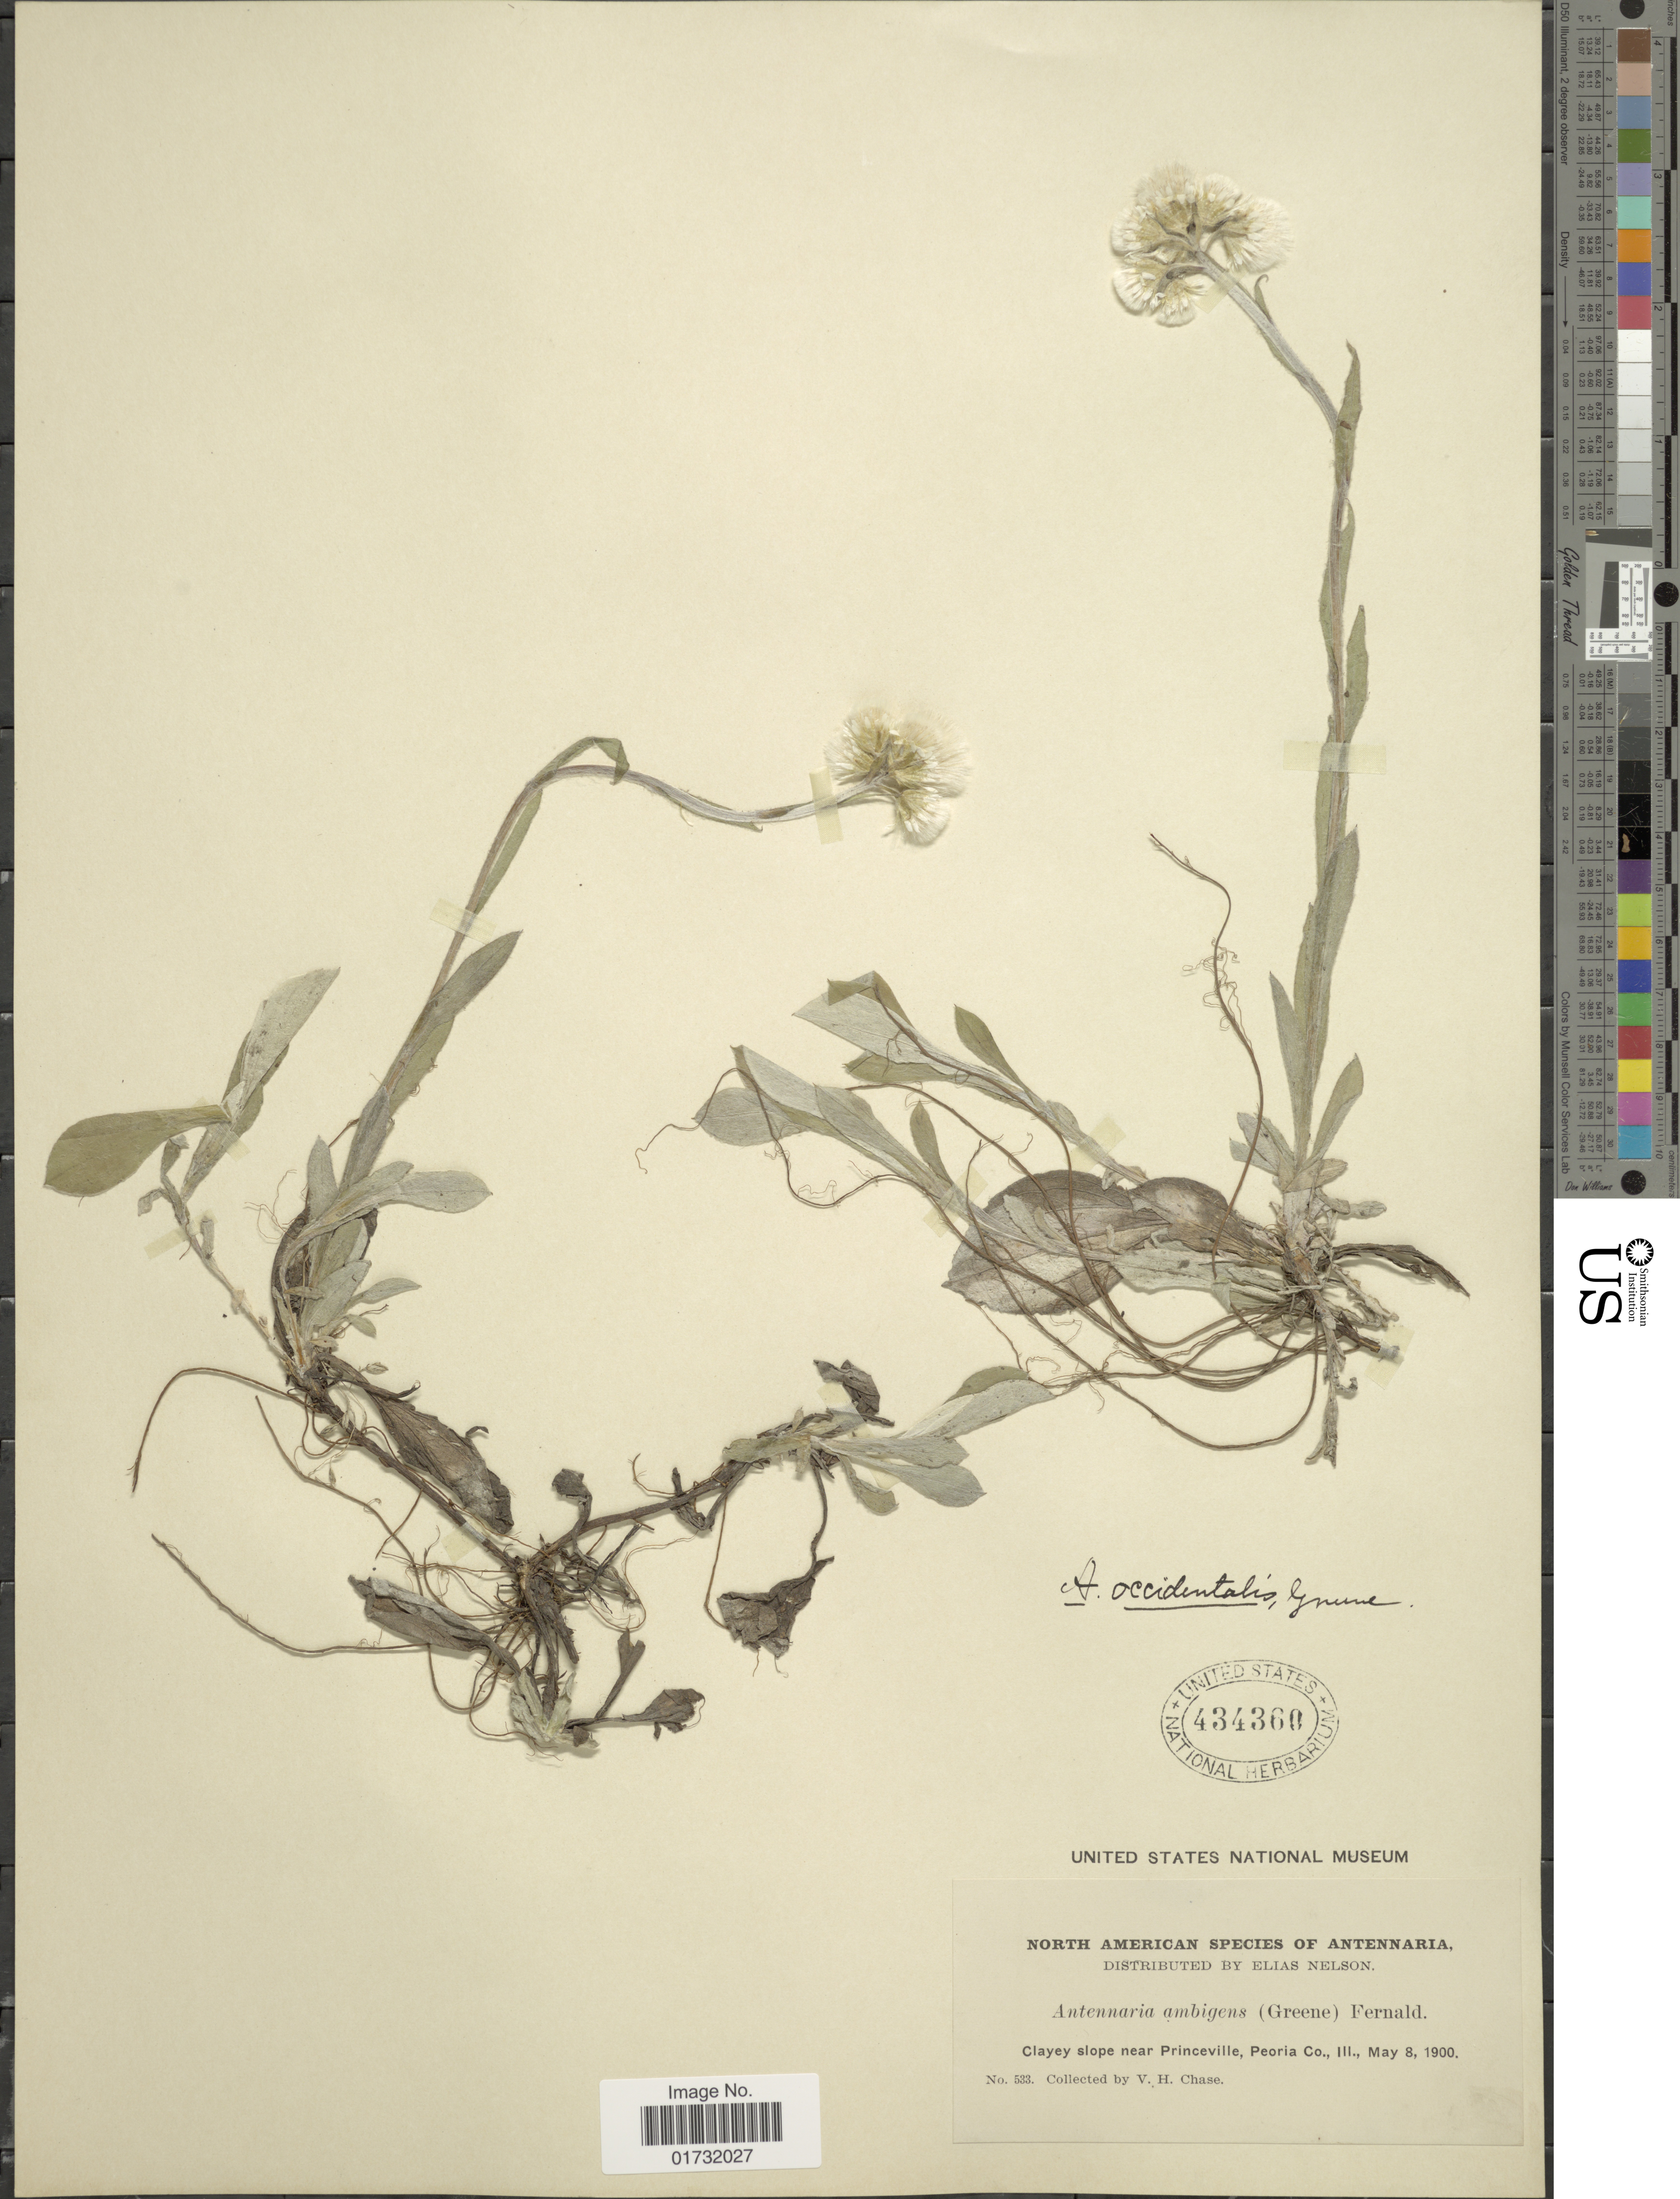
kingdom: Plantae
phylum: Tracheophyta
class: Magnoliopsida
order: Asterales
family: Asteraceae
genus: Antennaria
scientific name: Antennaria occidentalis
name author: Greene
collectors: V. H. Chase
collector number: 533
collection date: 1900-05-08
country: United States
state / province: Illinois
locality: Near Princeville, Peoria Co.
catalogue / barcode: US 434360